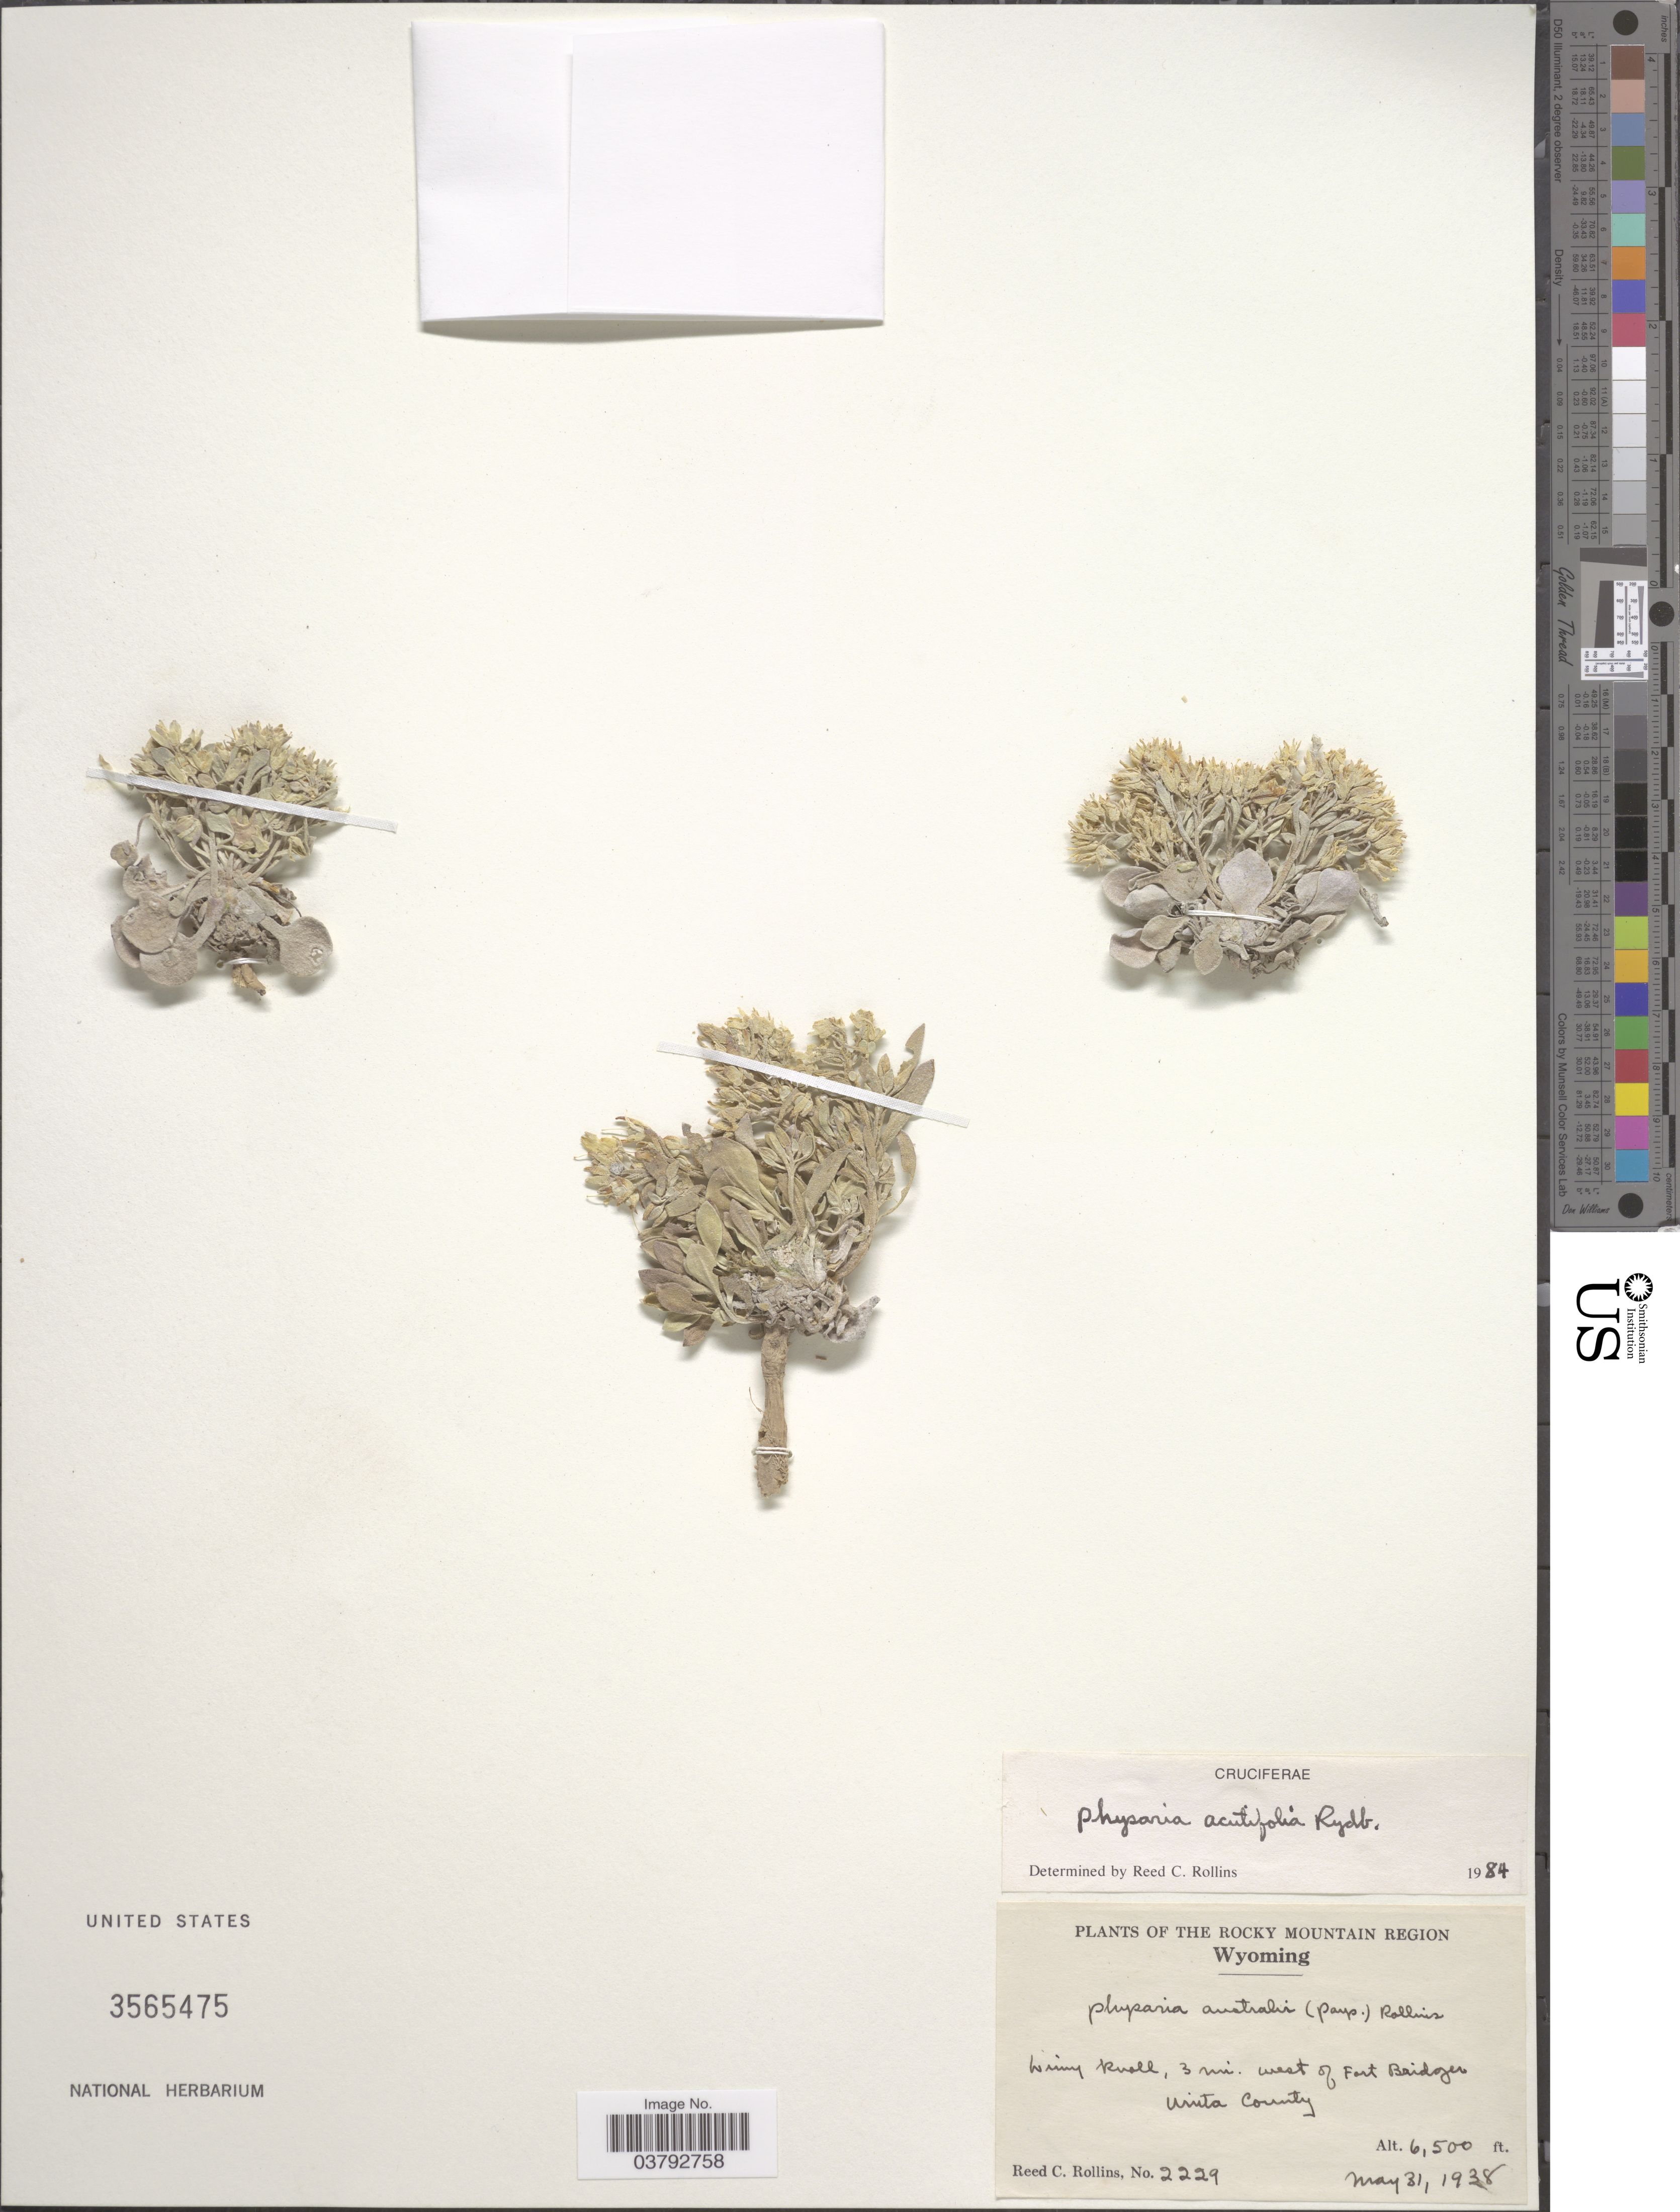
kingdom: Plantae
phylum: Tracheophyta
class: Magnoliopsida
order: Brassicales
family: Brassicaceae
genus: Physaria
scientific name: Physaria acutifolia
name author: Rydb.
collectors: R. C. Rollins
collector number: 2229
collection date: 1938-05-31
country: United States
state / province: Wyoming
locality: The Rocky Mountain Region. Limy knoll, 3 mi. west of Fort Bridger. Uinta County.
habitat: windy knoll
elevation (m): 1981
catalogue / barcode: US 3565475